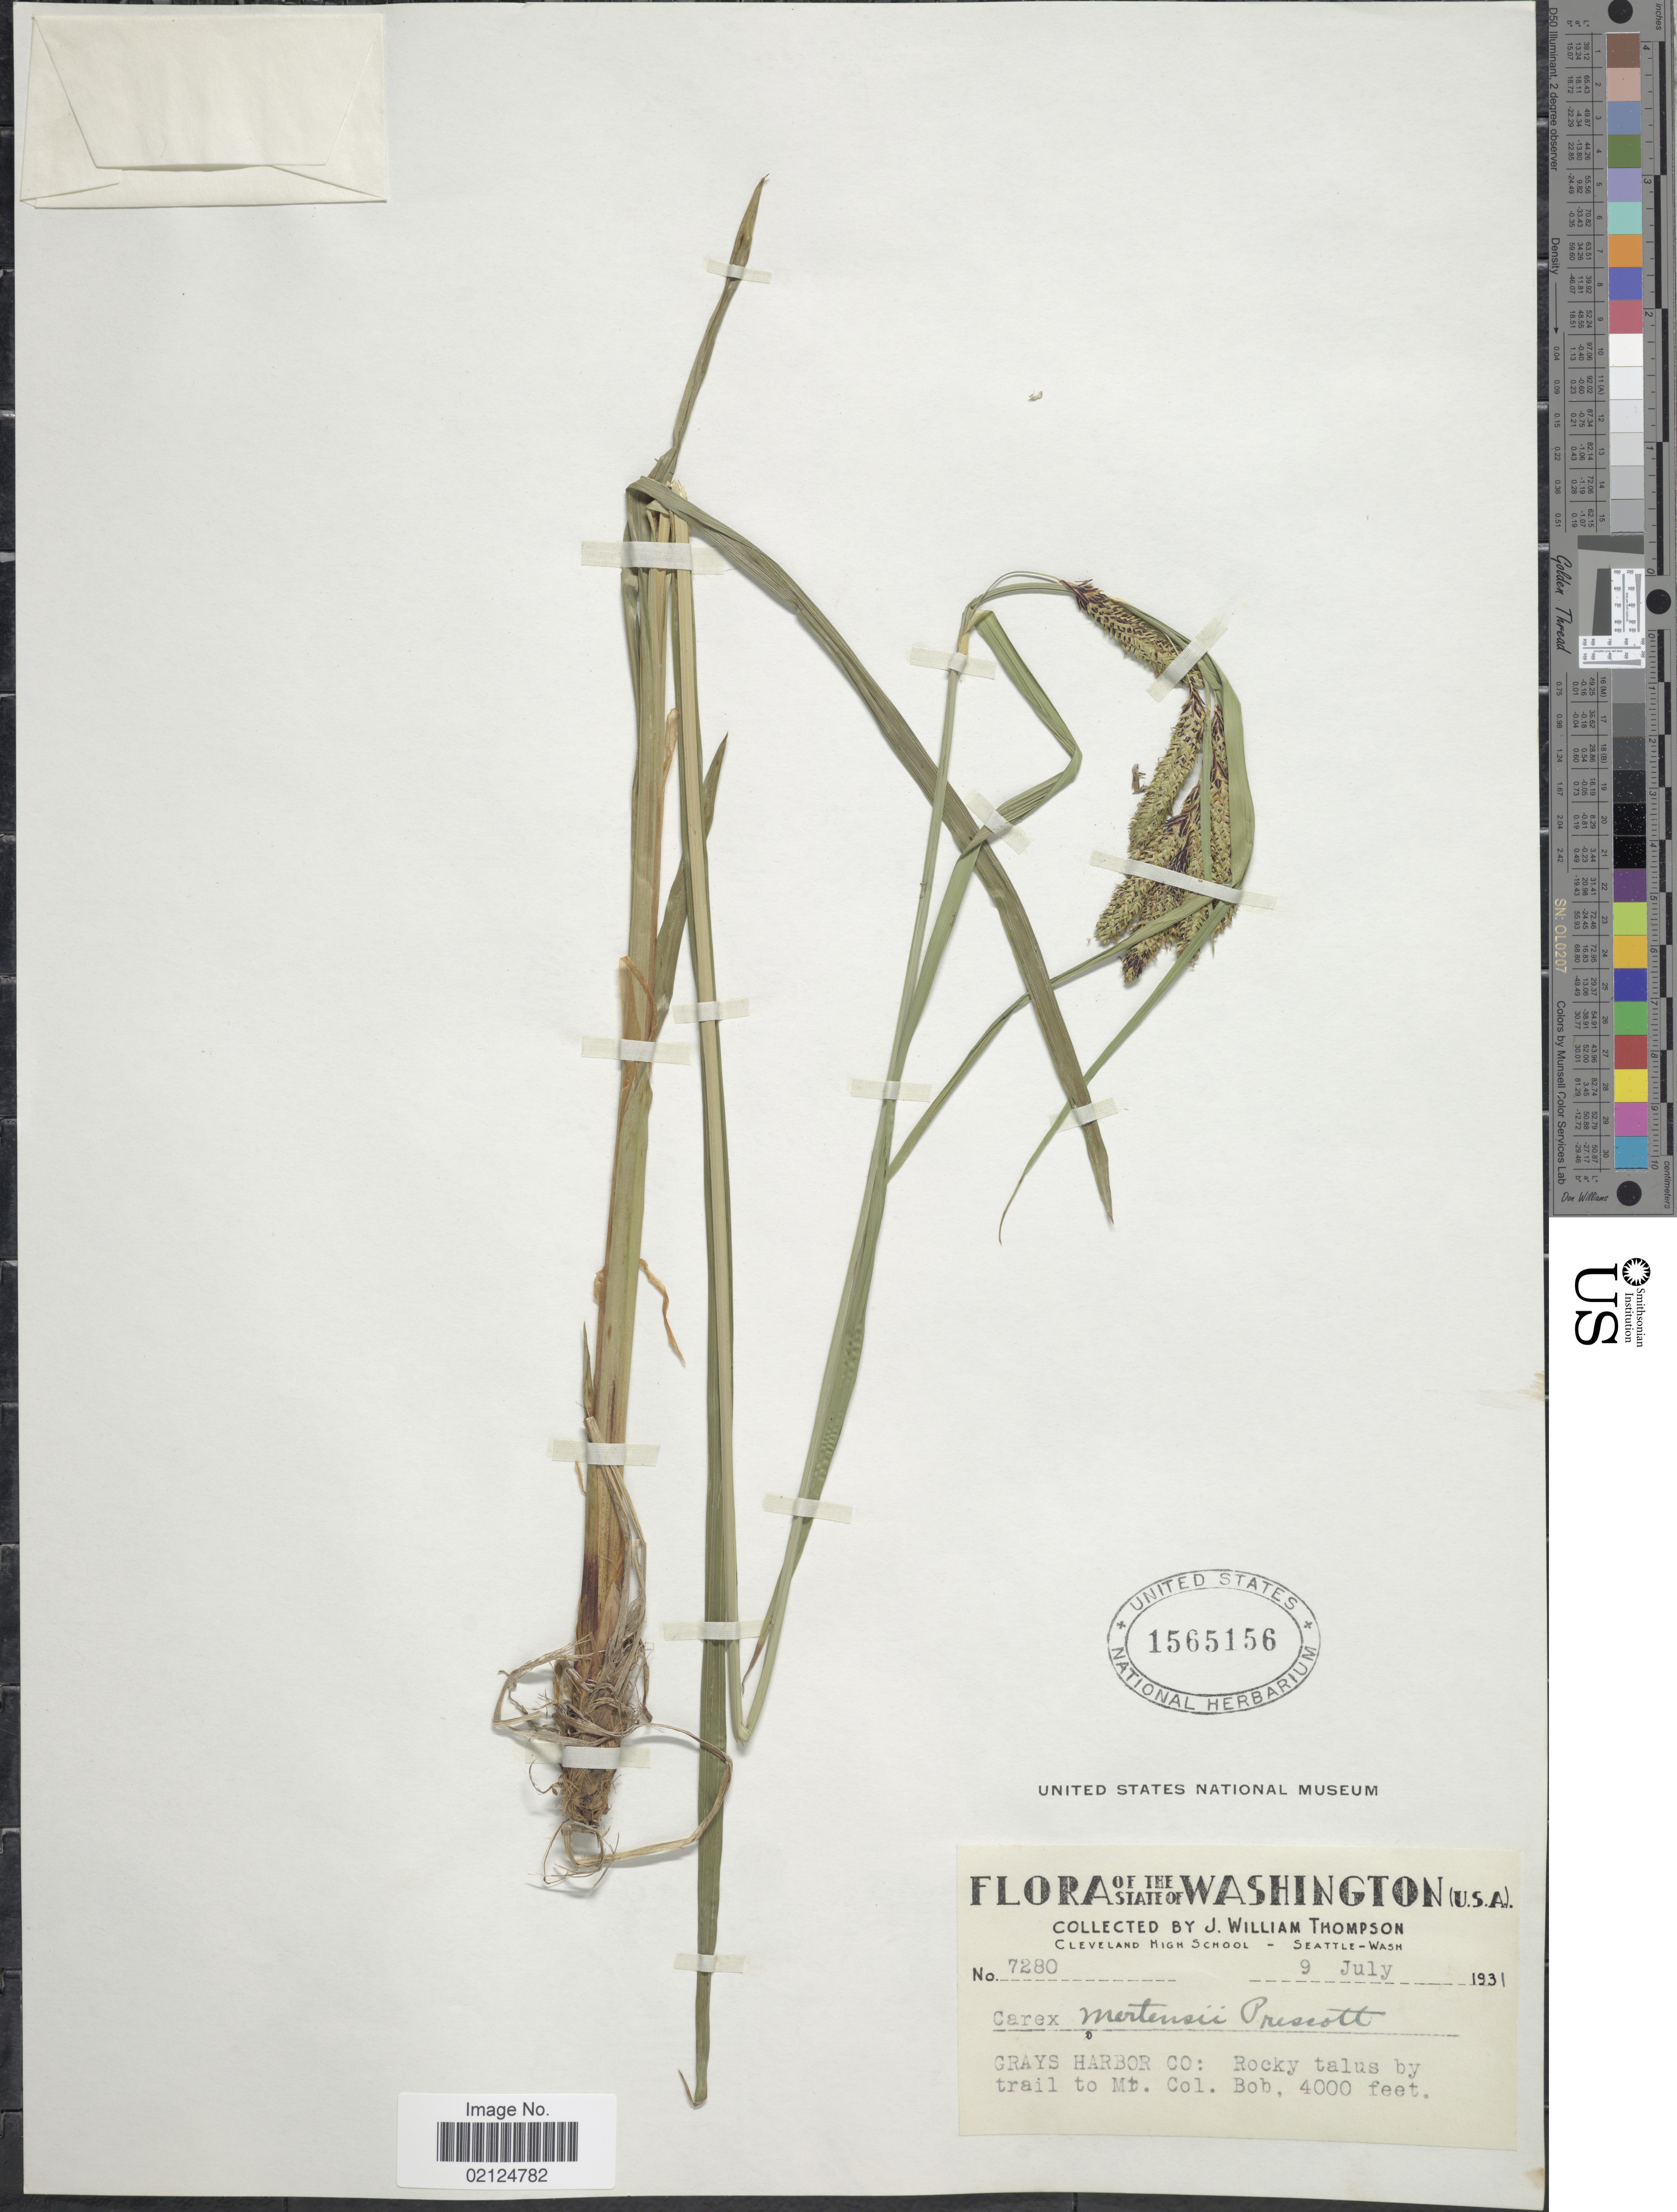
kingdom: Plantae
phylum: Tracheophyta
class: Liliopsida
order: Poales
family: Cyperaceae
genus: Carex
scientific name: Carex mertensii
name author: J.D. Prescott ex Bong.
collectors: J. W. Thompson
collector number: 7280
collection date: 1931-07-09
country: United States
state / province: Washington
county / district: Grays Harbor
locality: Grays Harbor Co.: Rocky talus by trail to Mt. Col. Bob.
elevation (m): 1219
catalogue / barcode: US 1565156